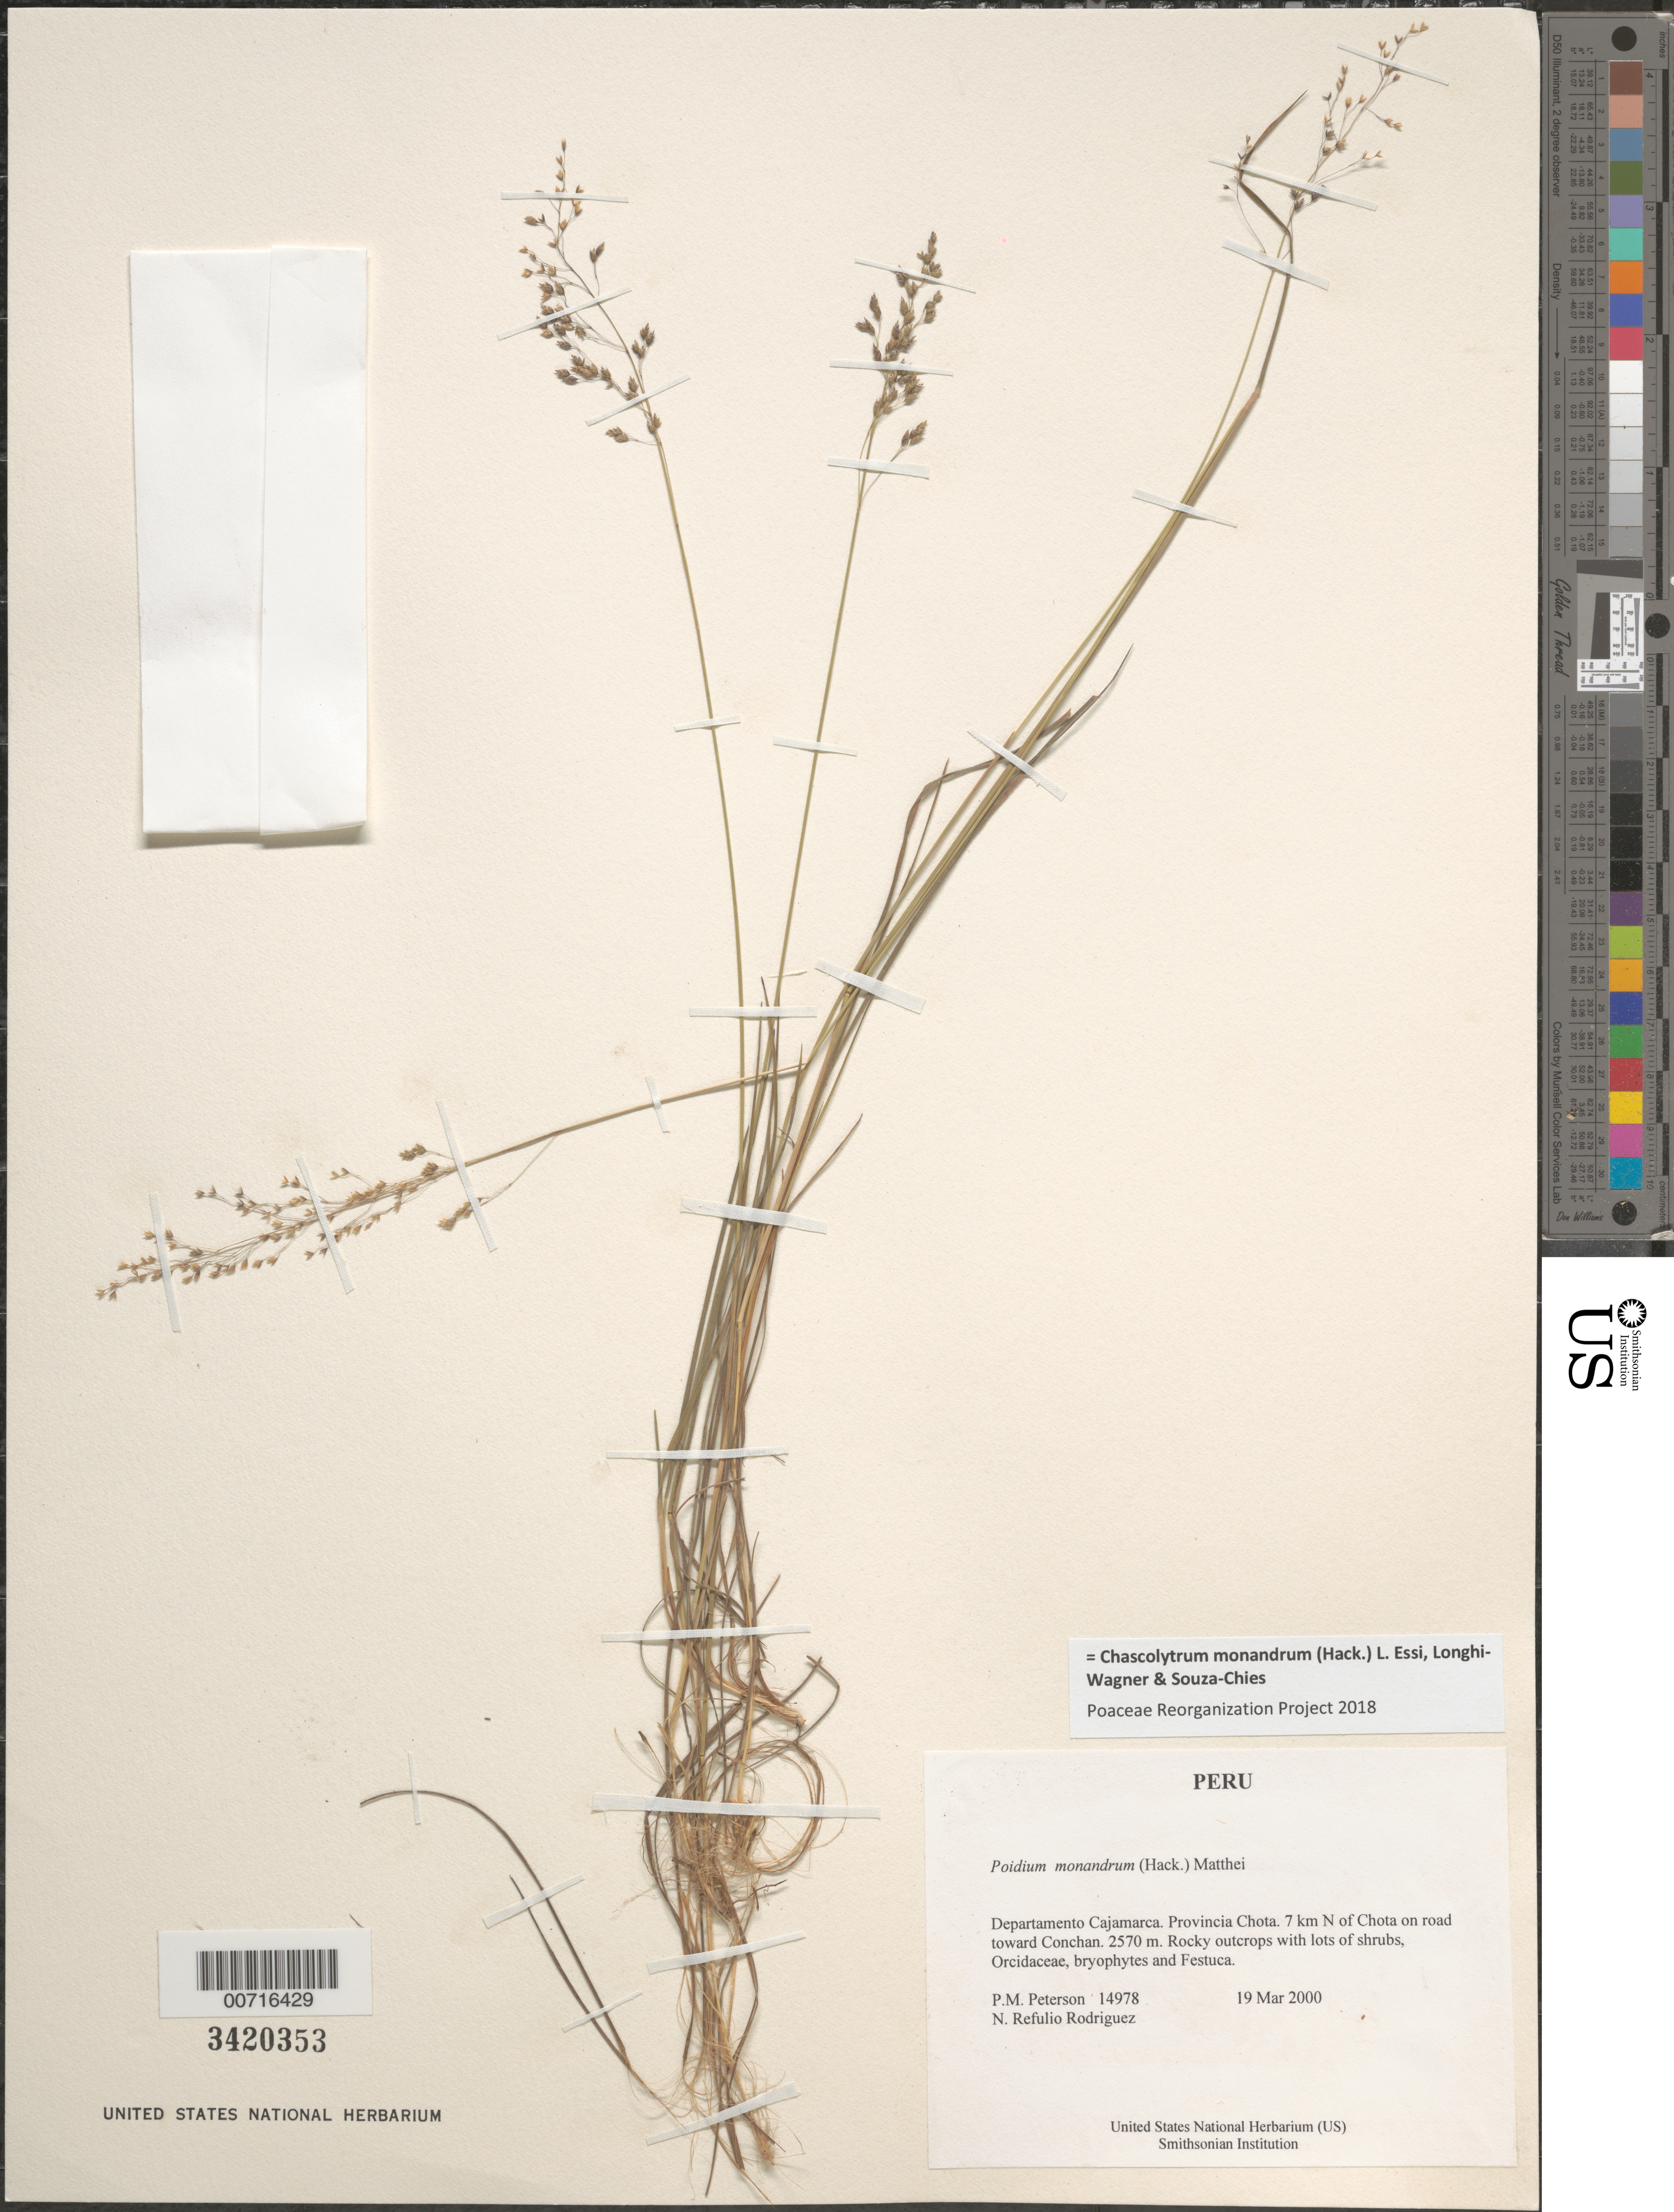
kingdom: Plantae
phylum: Tracheophyta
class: Liliopsida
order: Poales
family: Poaceae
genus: Chascolytrum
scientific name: Chascolytrum monandrum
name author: (Hack.) L. Essi et al.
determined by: Poaceae Reorganization Project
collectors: P. M. Peterson & N. Refulio-Rodríguez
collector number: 14978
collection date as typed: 19 Mar 2000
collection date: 2000-03-19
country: Peru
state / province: Cajamarca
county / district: Chota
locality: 7 km N of Chota on road toward Conchan.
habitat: Rocky outcrops with lots of shrubs, Orcidaceae, bryophytes and Festuca.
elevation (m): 2570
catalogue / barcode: US 3420353